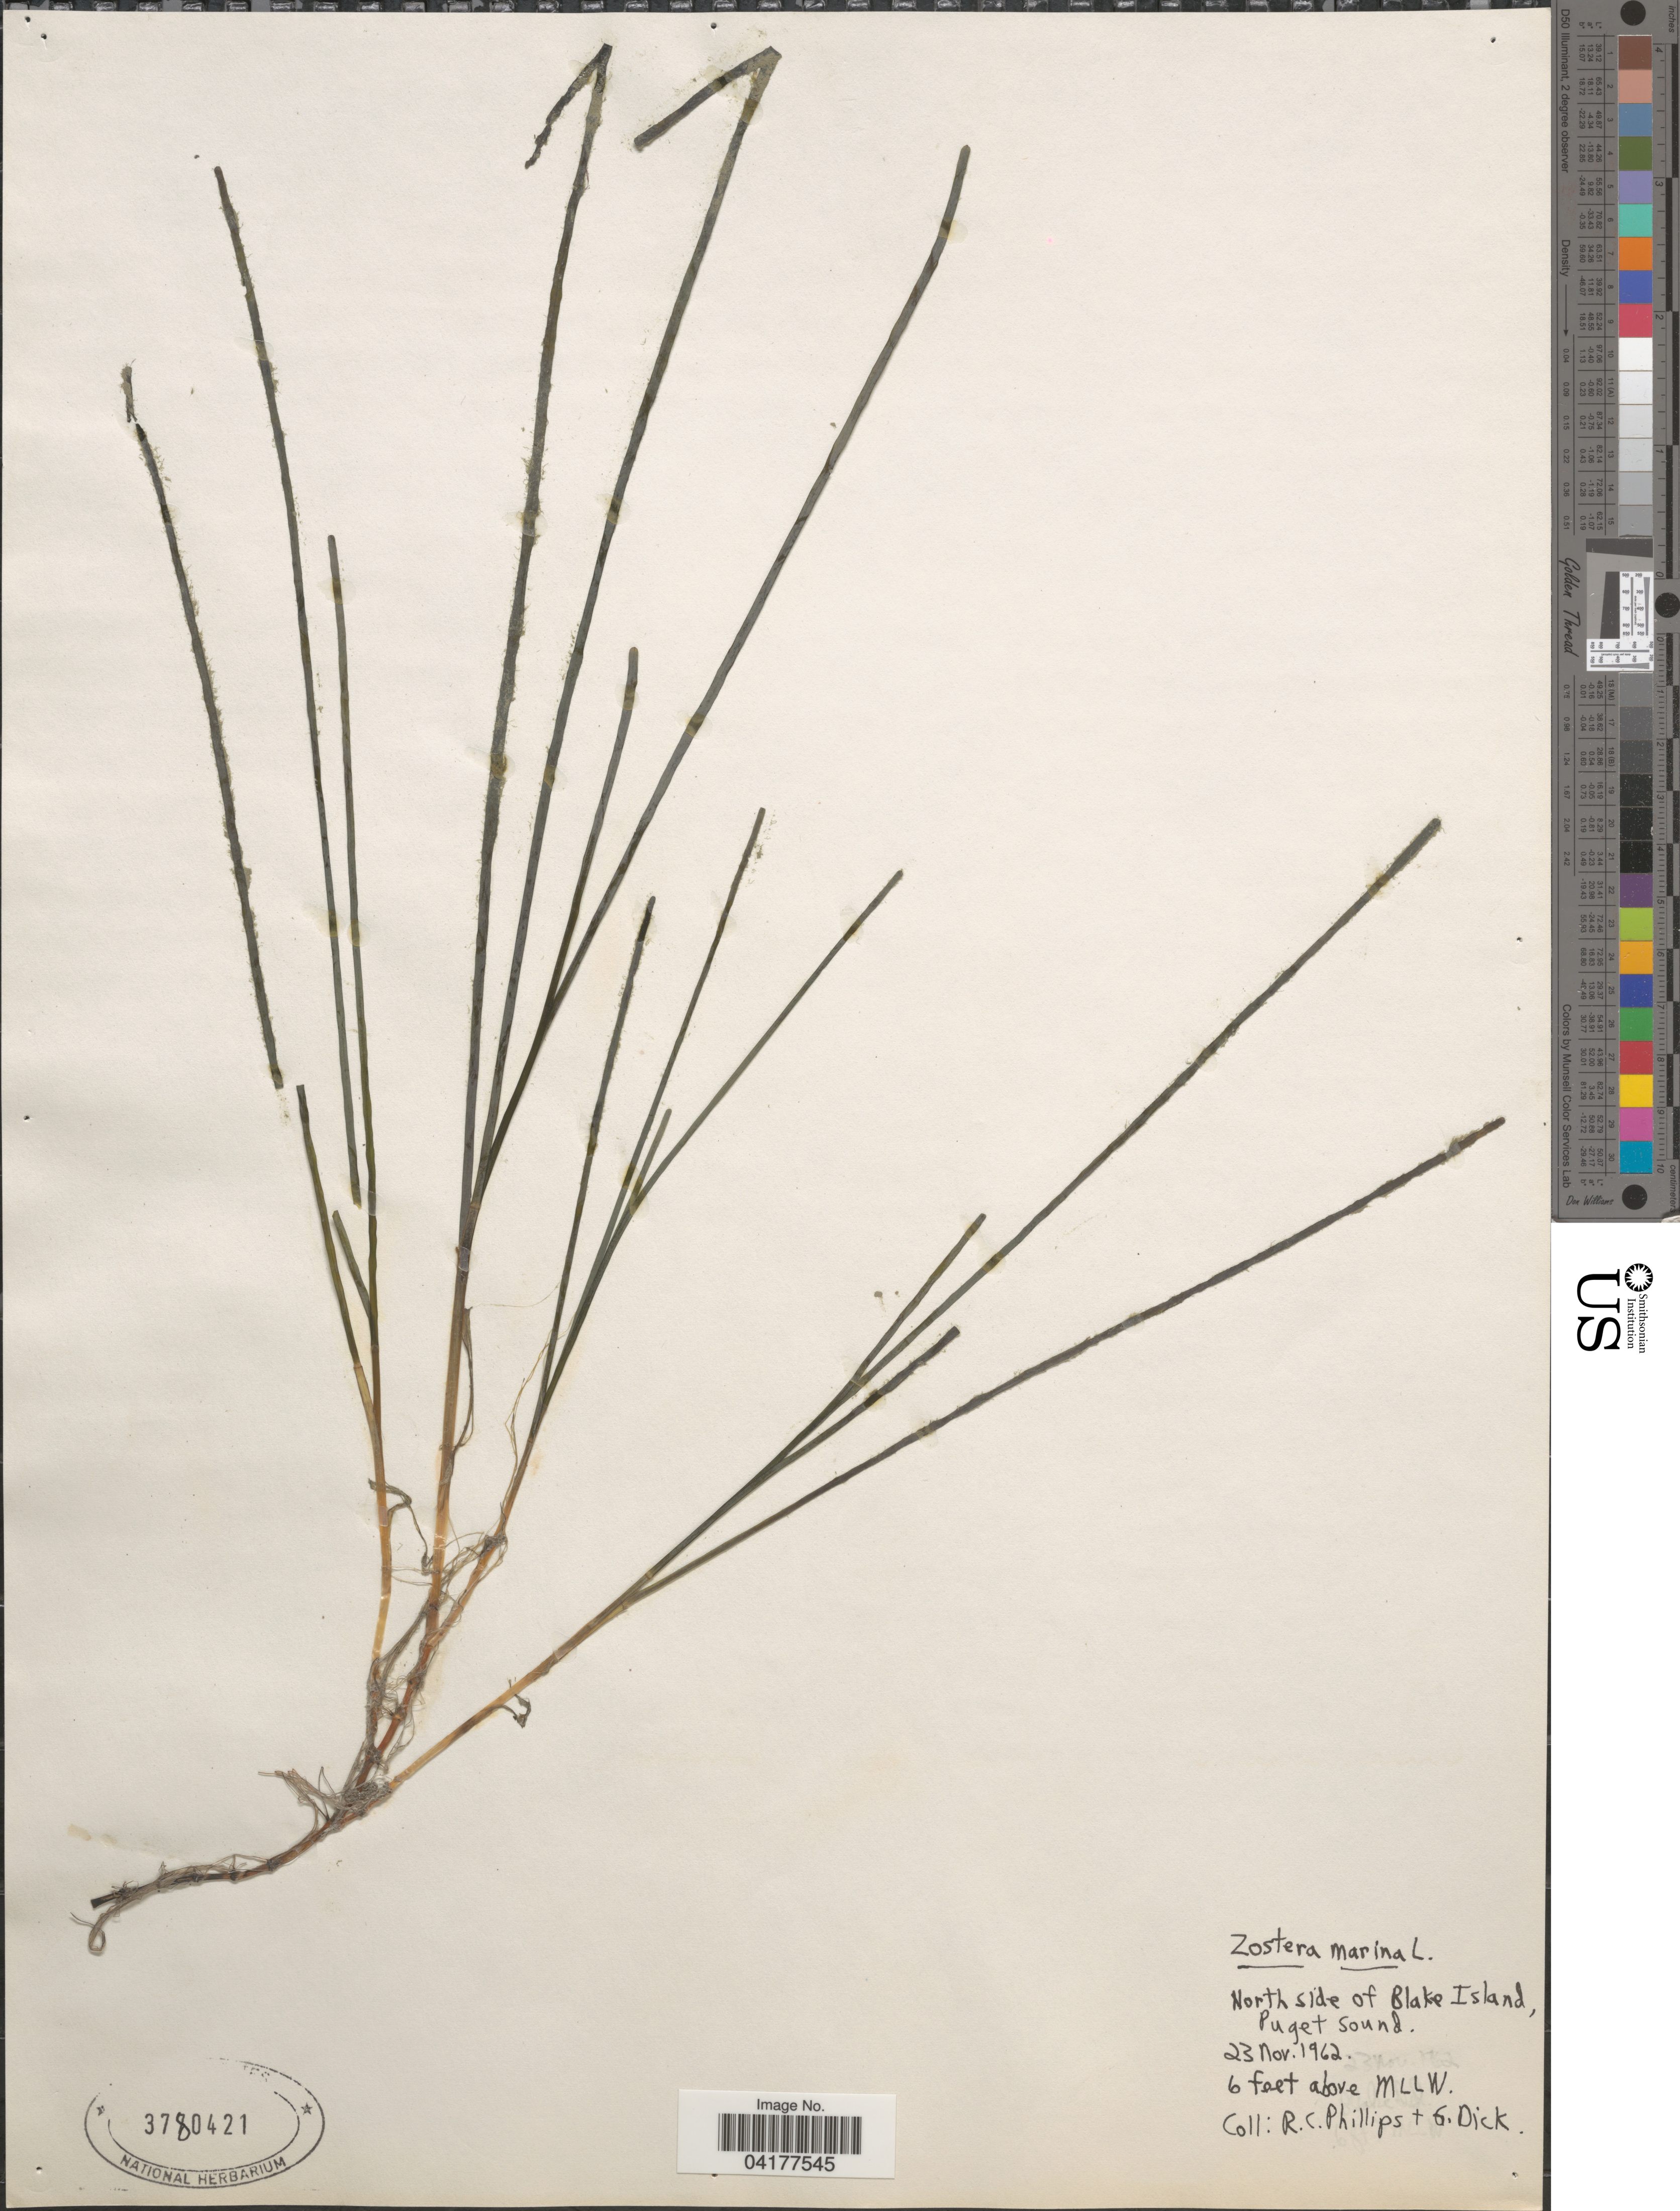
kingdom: Plantae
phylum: Tracheophyta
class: Liliopsida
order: Alismatales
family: Zosteraceae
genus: Zostera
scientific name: Zostera marina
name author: L.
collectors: R. C. Phillips & G. Dick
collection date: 1962-11-23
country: United States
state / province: Washington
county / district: King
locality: North side of Blake Island, Puget Sound. 6 feet above MLLW.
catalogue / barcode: US 3780421